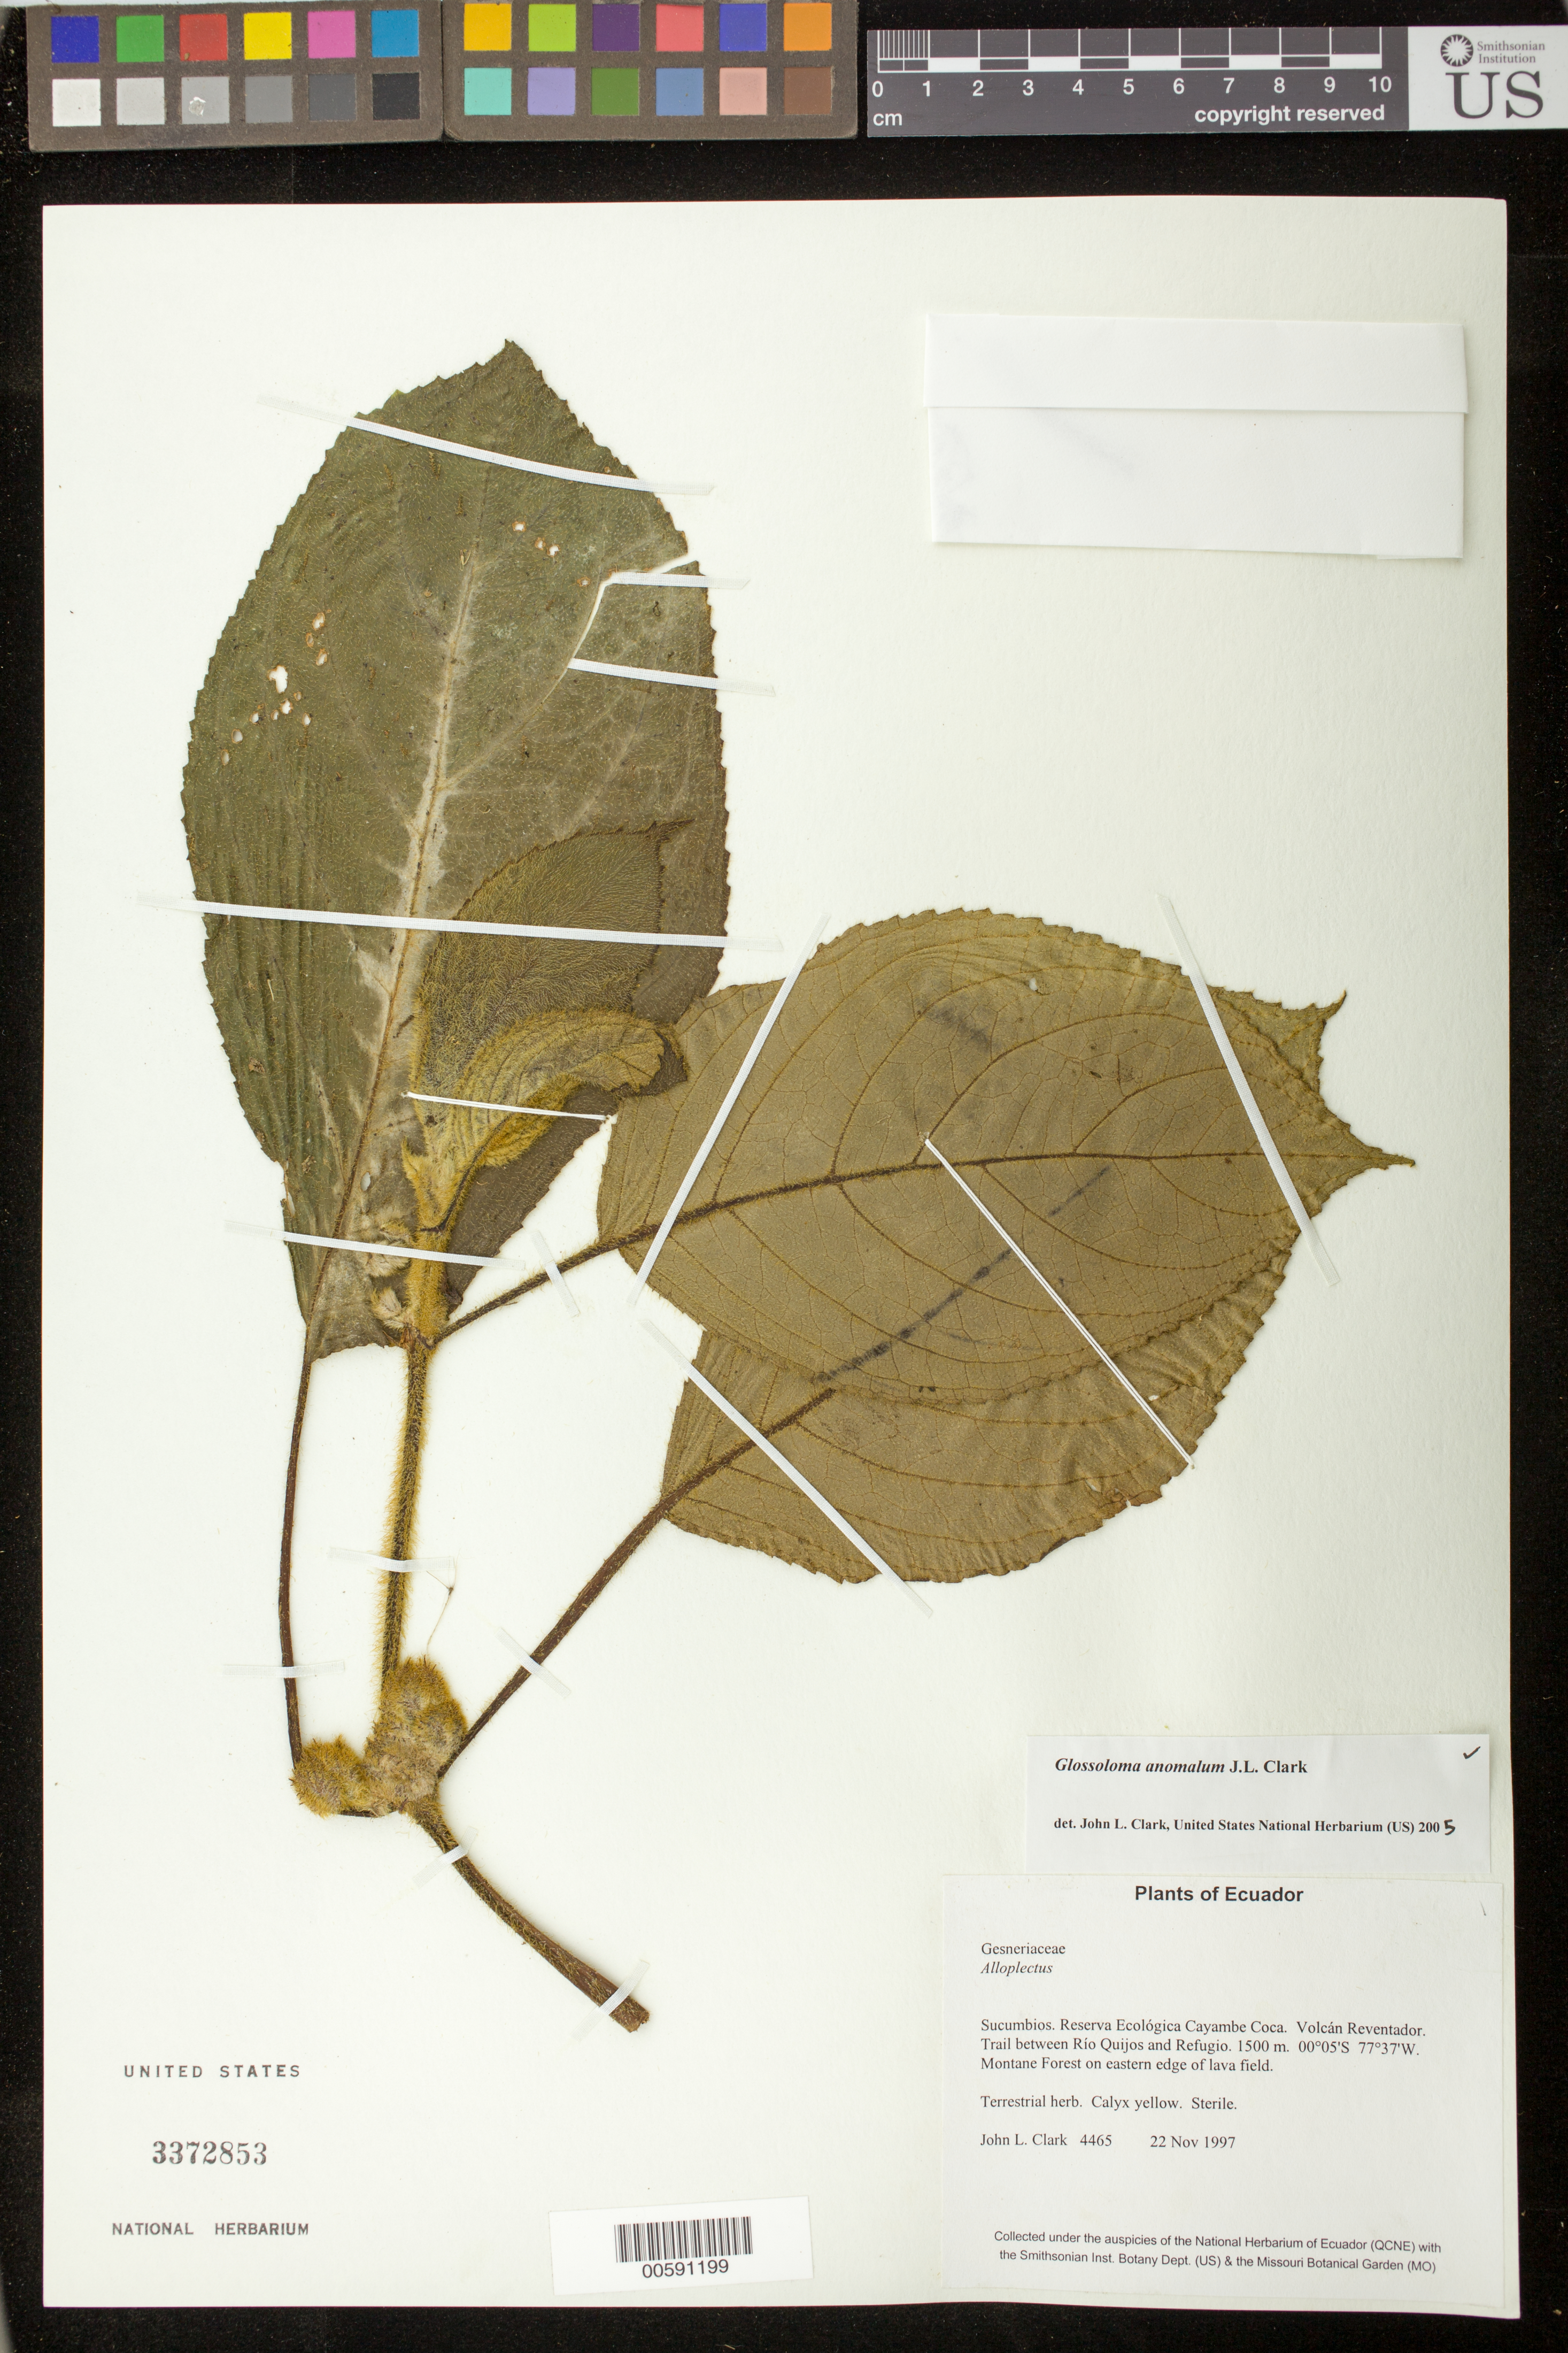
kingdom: Plantae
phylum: Tracheophyta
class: Magnoliopsida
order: Lamiales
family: Gesneriaceae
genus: Alloplectus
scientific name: Alloplectus anomalus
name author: J.L. Clark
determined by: Clark, J. L., (SEL), The Marie Selby Botanical Garden (UNITED STATES)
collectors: J. L. Clark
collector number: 4465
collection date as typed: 22 Nov 1997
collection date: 1997-11-22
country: Ecuador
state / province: Sucumbíos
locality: Reserva Ecológica Cayambe Coca. Volcán Reventador. Trail between Río Quijos and Refugio.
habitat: Montane Forest on eastern edge of lava field.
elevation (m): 1500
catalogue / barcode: US 3372853